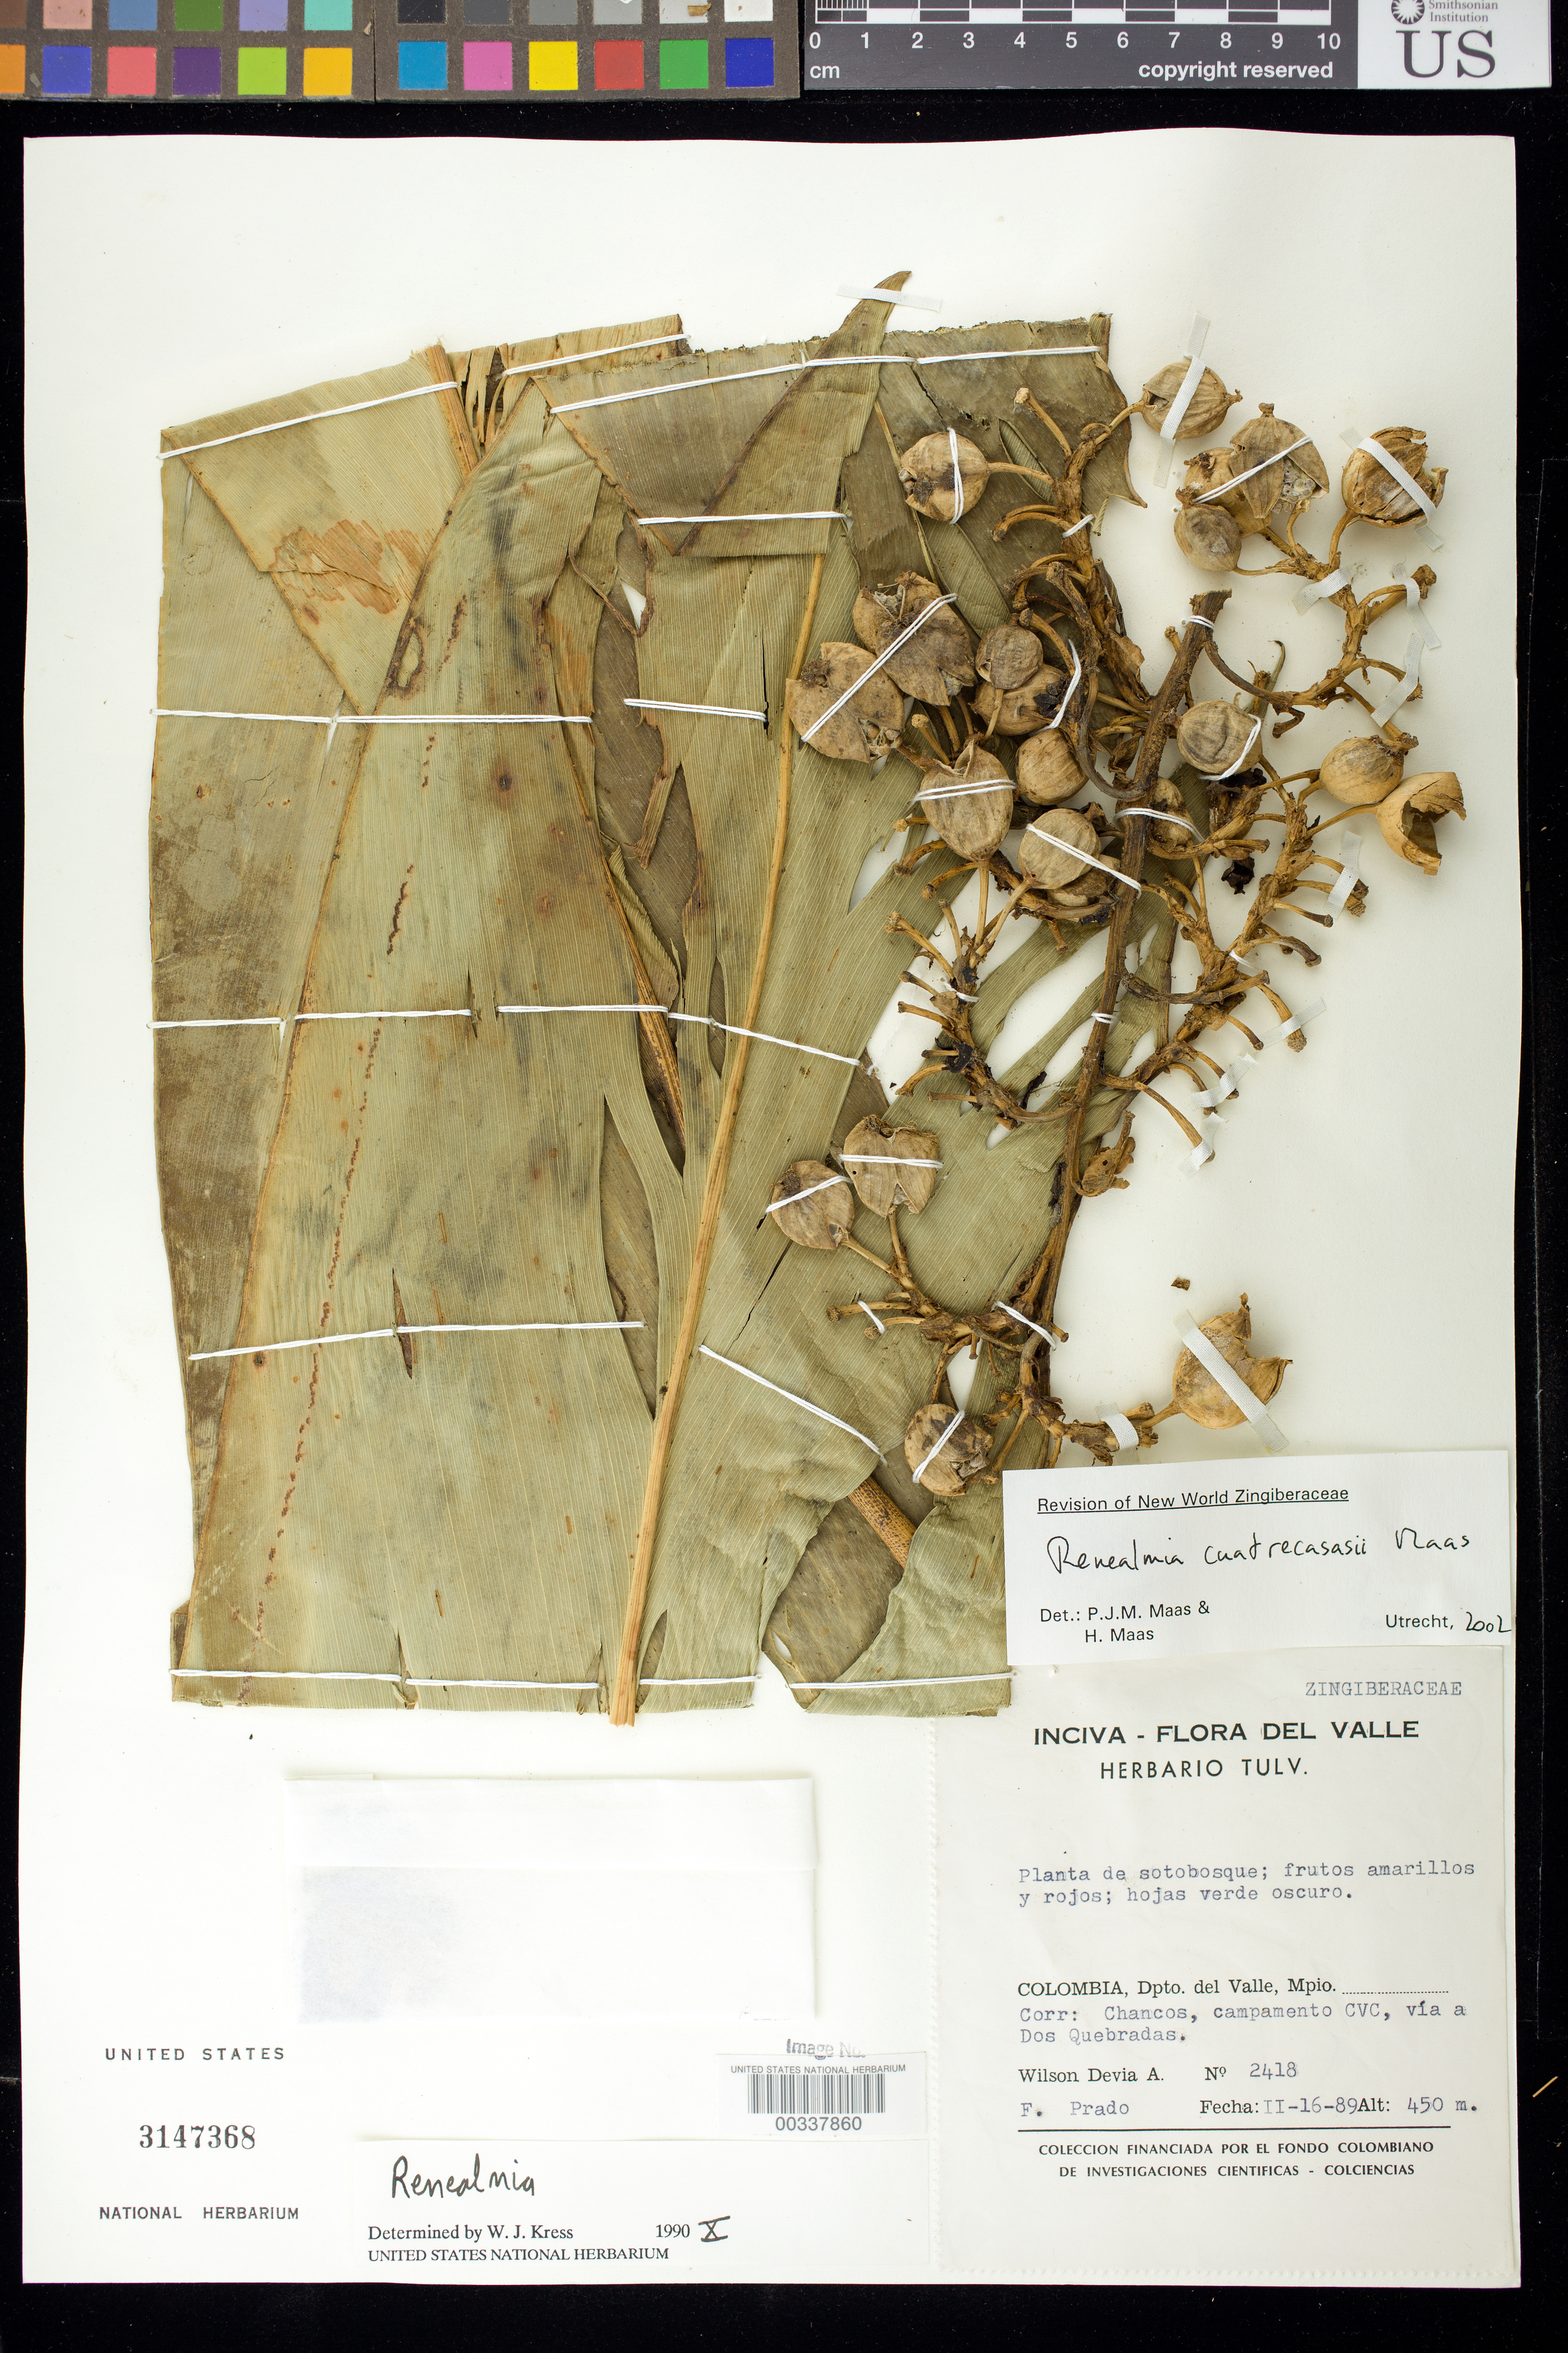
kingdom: Plantae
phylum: Tracheophyta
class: Liliopsida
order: Zingiberales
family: Zingiberaceae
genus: Renealmia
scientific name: Renealmia cuatrecasasii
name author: Maas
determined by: Maas, Paul J. M.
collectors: W. Devia A. & F. Prado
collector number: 2418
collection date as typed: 16 Feb 1989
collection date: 1989-02-16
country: Colombia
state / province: Valle del Cauca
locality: Corr: Chancos, Campamento cvc, via a dos Quebradas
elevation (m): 450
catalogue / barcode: US 3147368